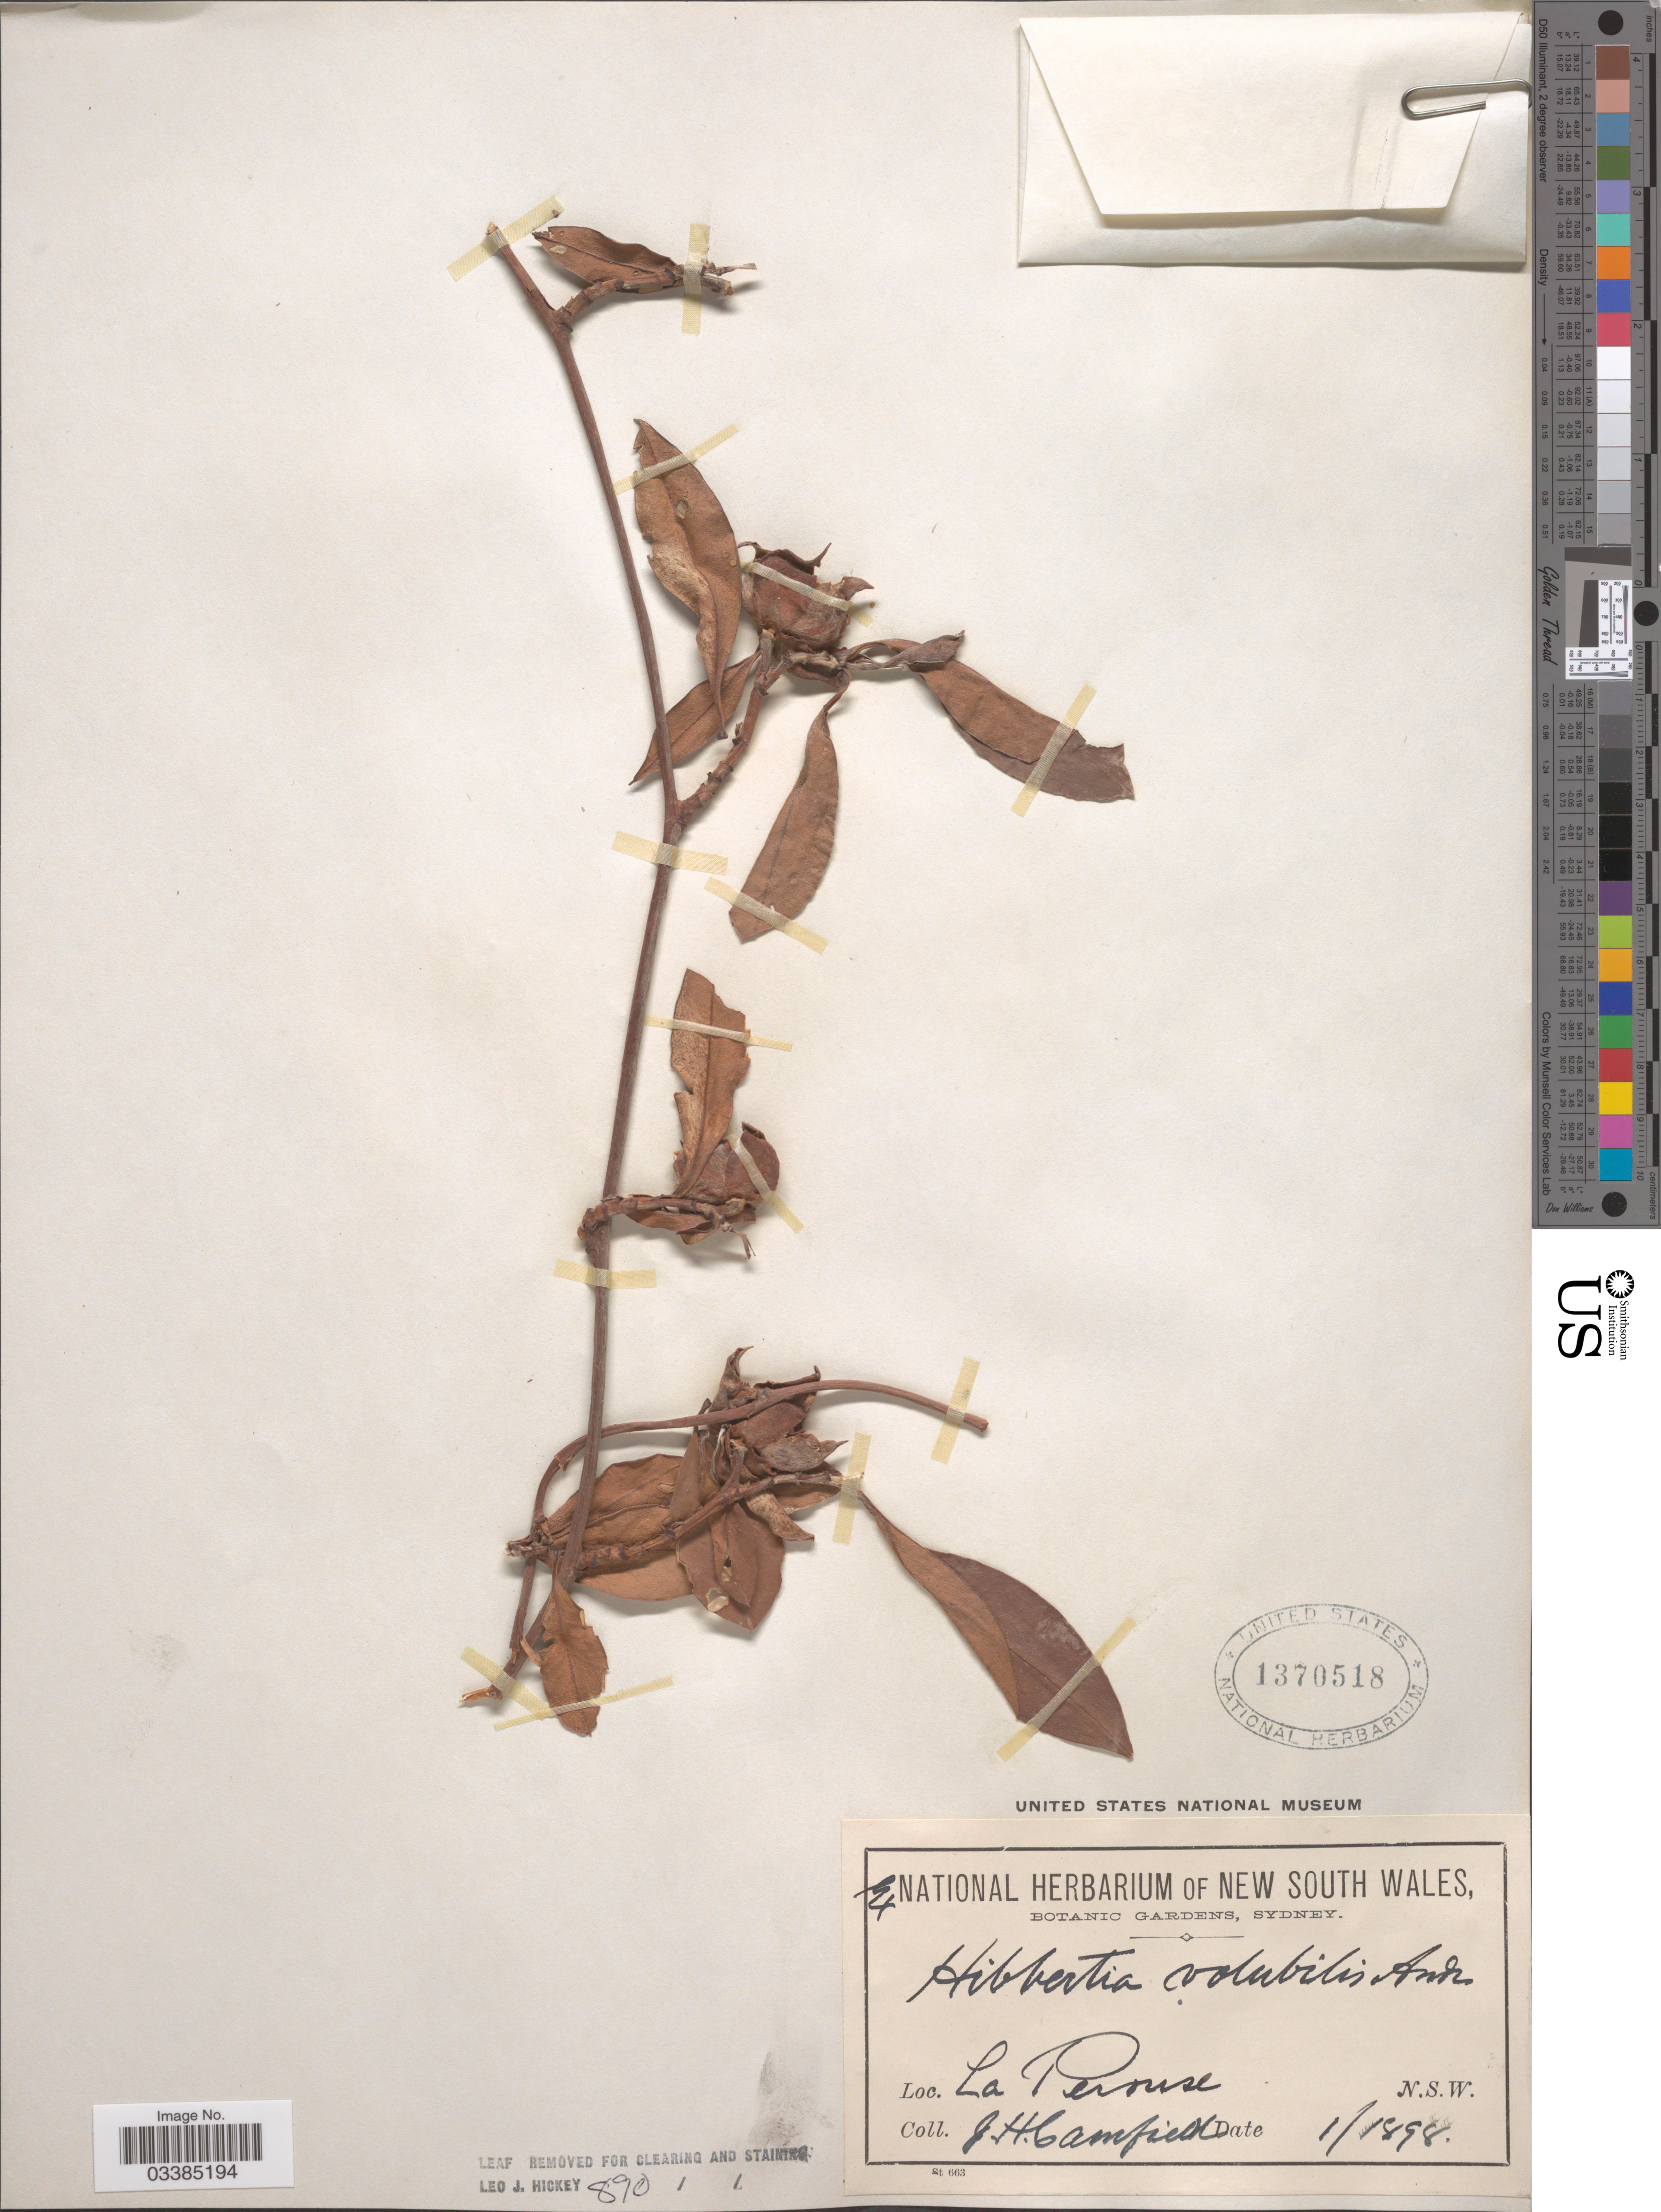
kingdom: Plantae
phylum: Tracheophyta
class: Magnoliopsida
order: Dilleniales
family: Dilleniaceae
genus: Hibbertia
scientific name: Hibbertia volubilis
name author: Andrews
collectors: J. Camfield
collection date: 1898-01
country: Australia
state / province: New South Wales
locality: La Perouse.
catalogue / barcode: US 1370518